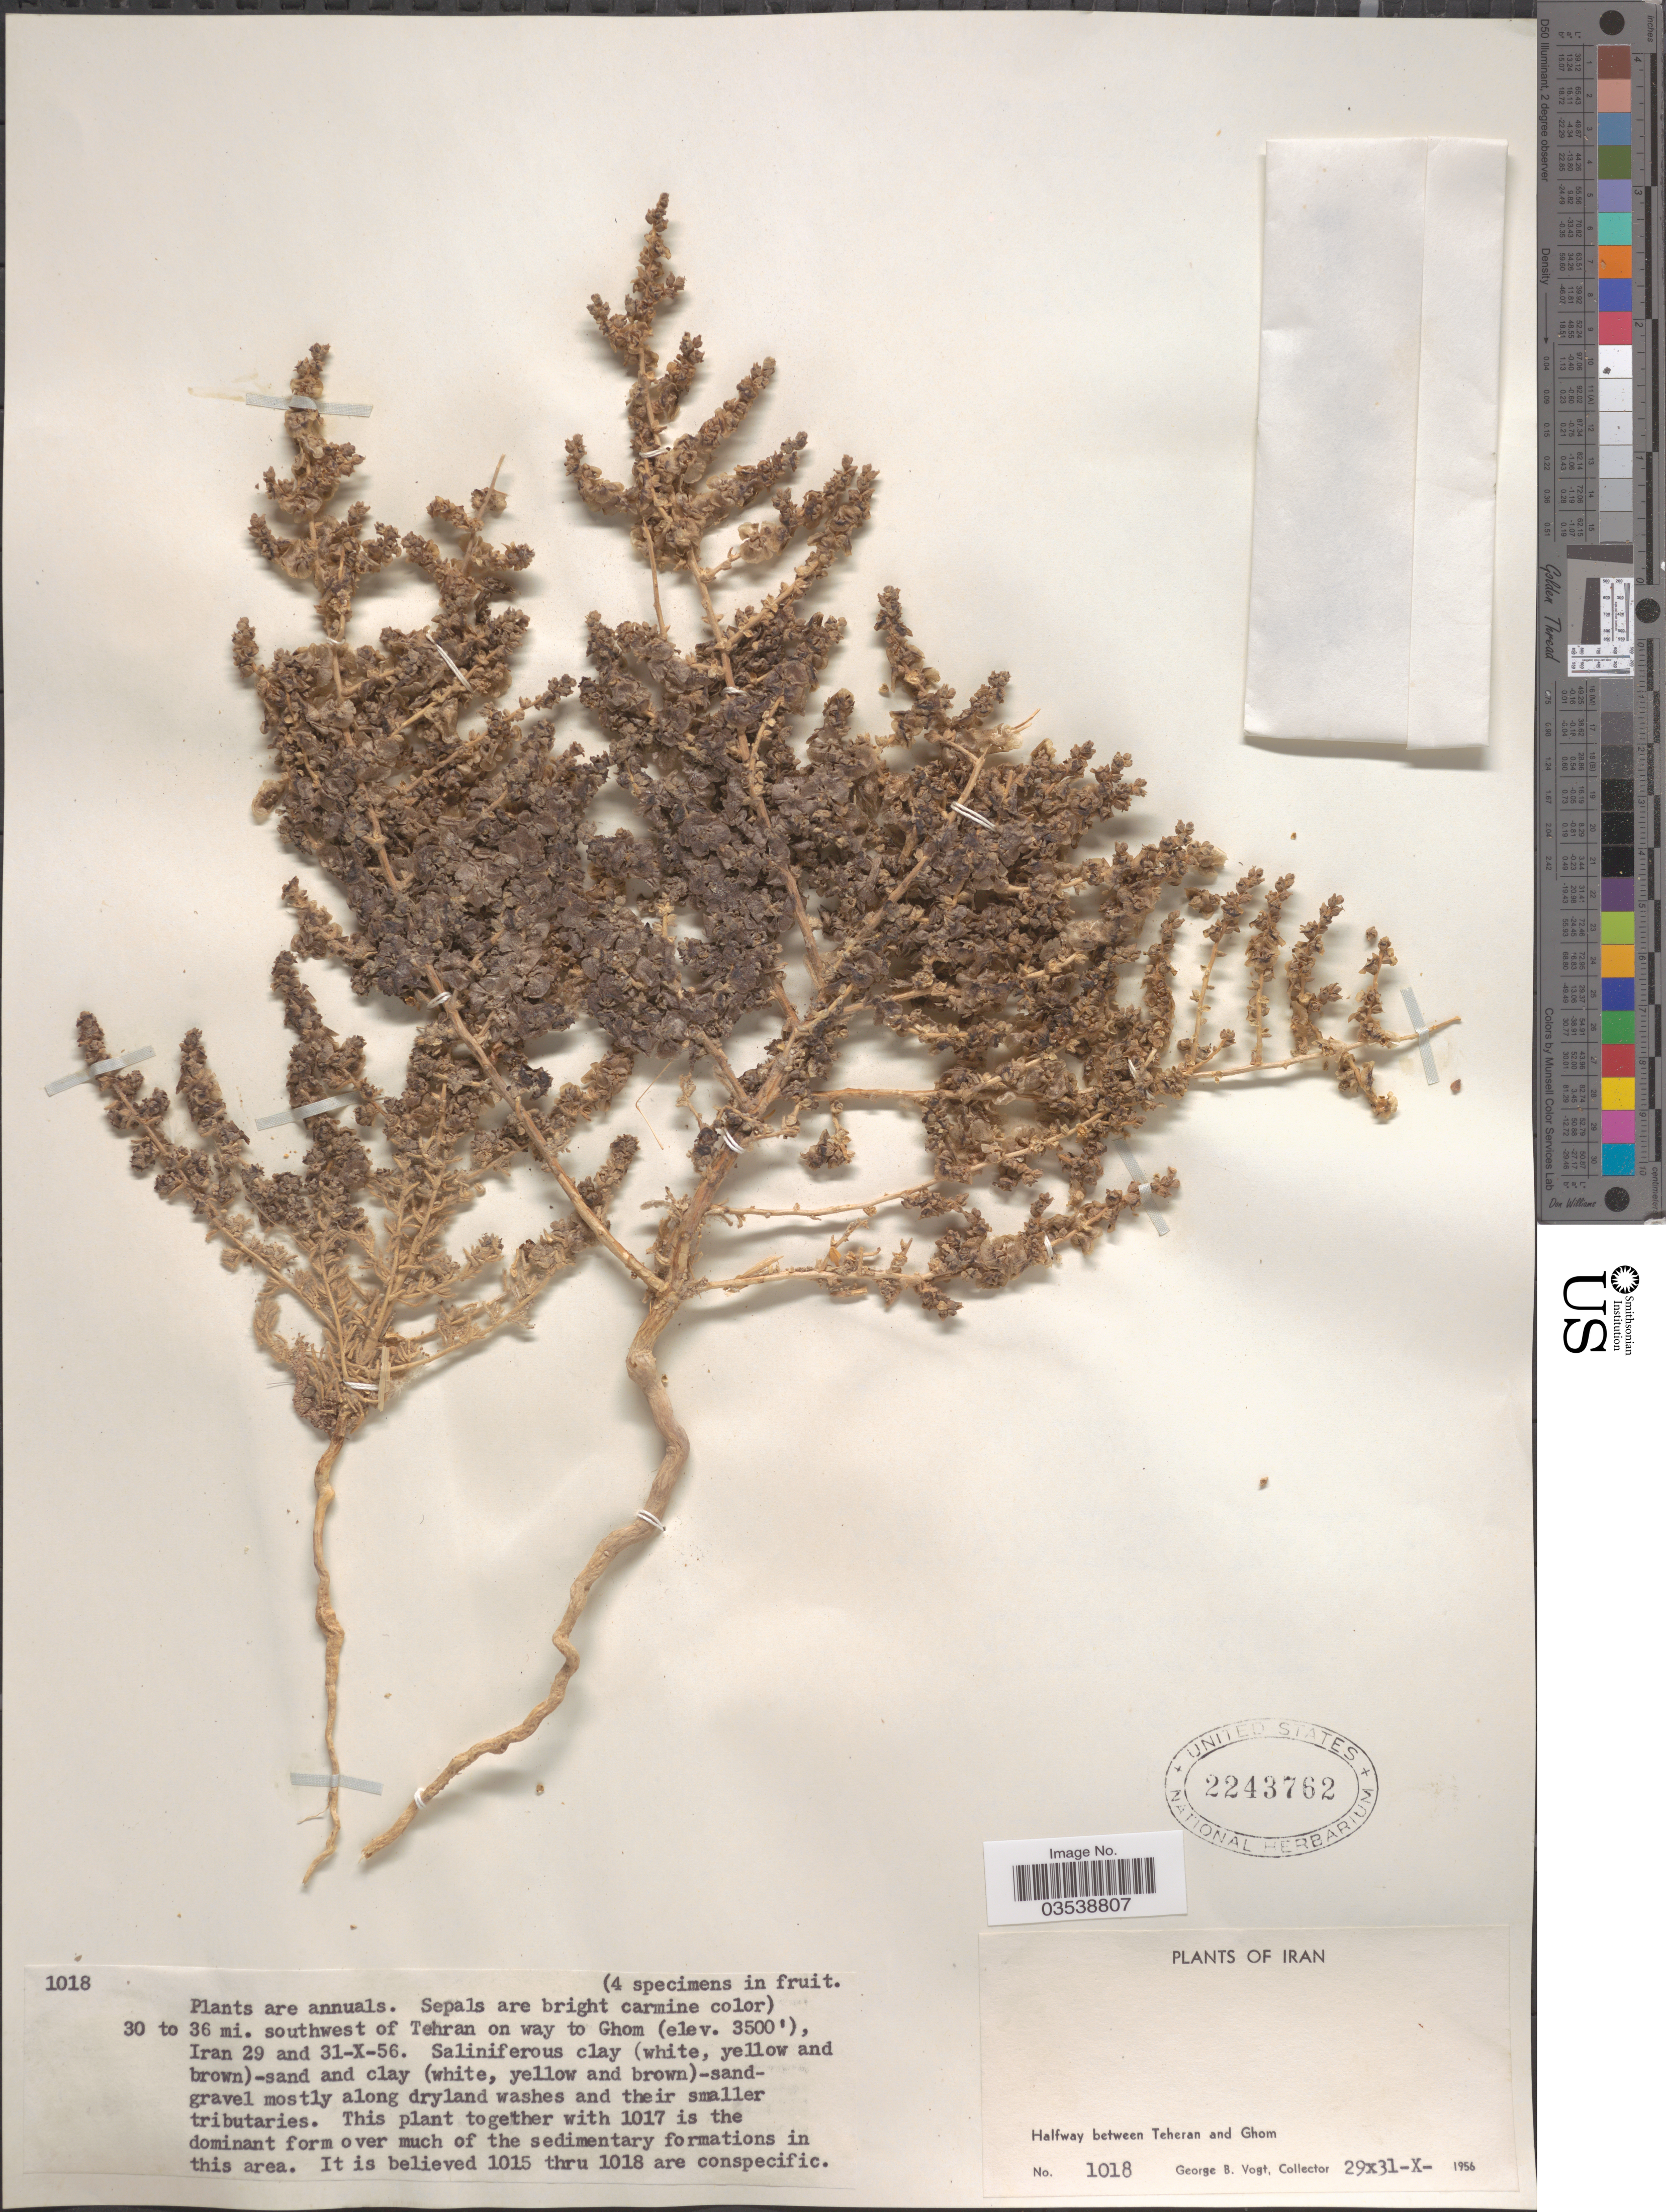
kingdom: Plantae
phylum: Tracheophyta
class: Magnoliopsida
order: Caryophyllales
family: Amaranthaceae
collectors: G. B. Vogt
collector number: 1018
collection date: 1956-10-29/1956-10-31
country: Iran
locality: Halfway between Teheran and Ghom. 30 to 36 mi. southwest of Tehran on way to Ghom.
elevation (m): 1067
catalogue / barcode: US 2243762